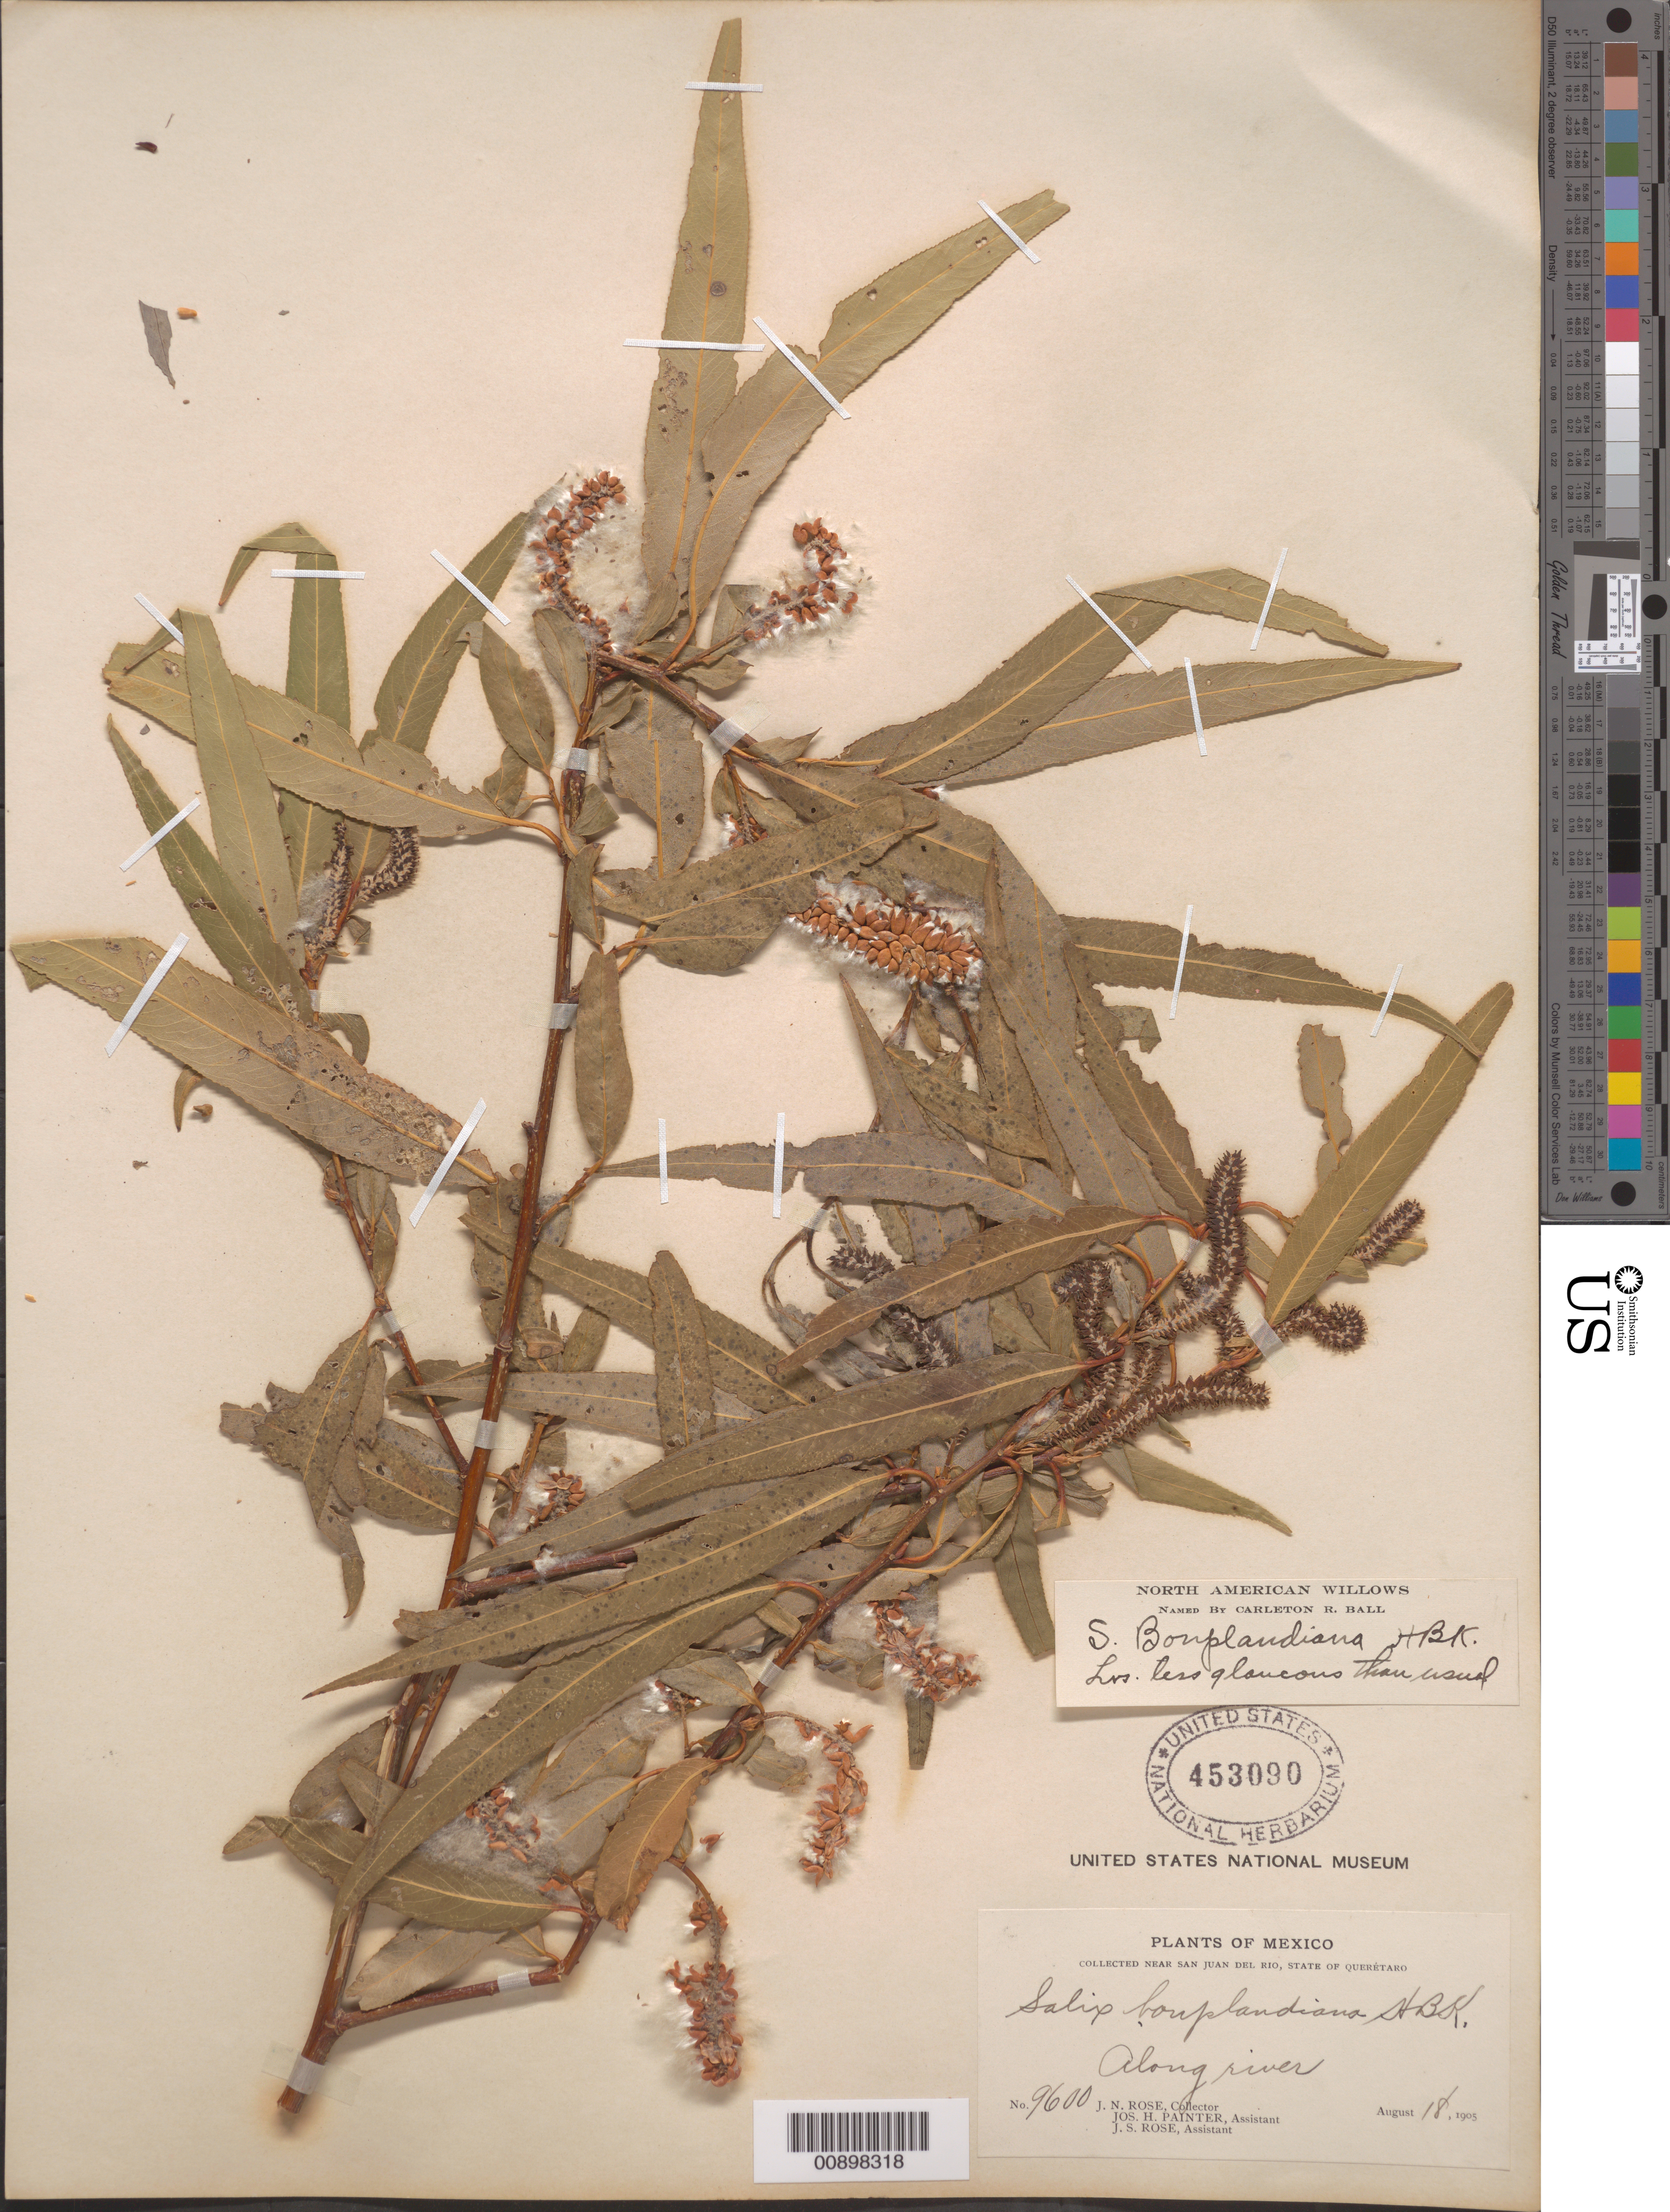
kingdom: Plantae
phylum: Tracheophyta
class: Magnoliopsida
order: Malpighiales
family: Salicaceae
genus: Salix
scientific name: Salix bonplandiana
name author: Kunth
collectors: J. N. Rose, J. H. Painter & J. S. Rose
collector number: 9600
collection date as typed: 18 Aug 1905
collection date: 1905-08-18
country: Mexico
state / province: Querétaro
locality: Near San Juan del Río, State of Querétaro.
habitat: Along river.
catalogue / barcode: US 453090